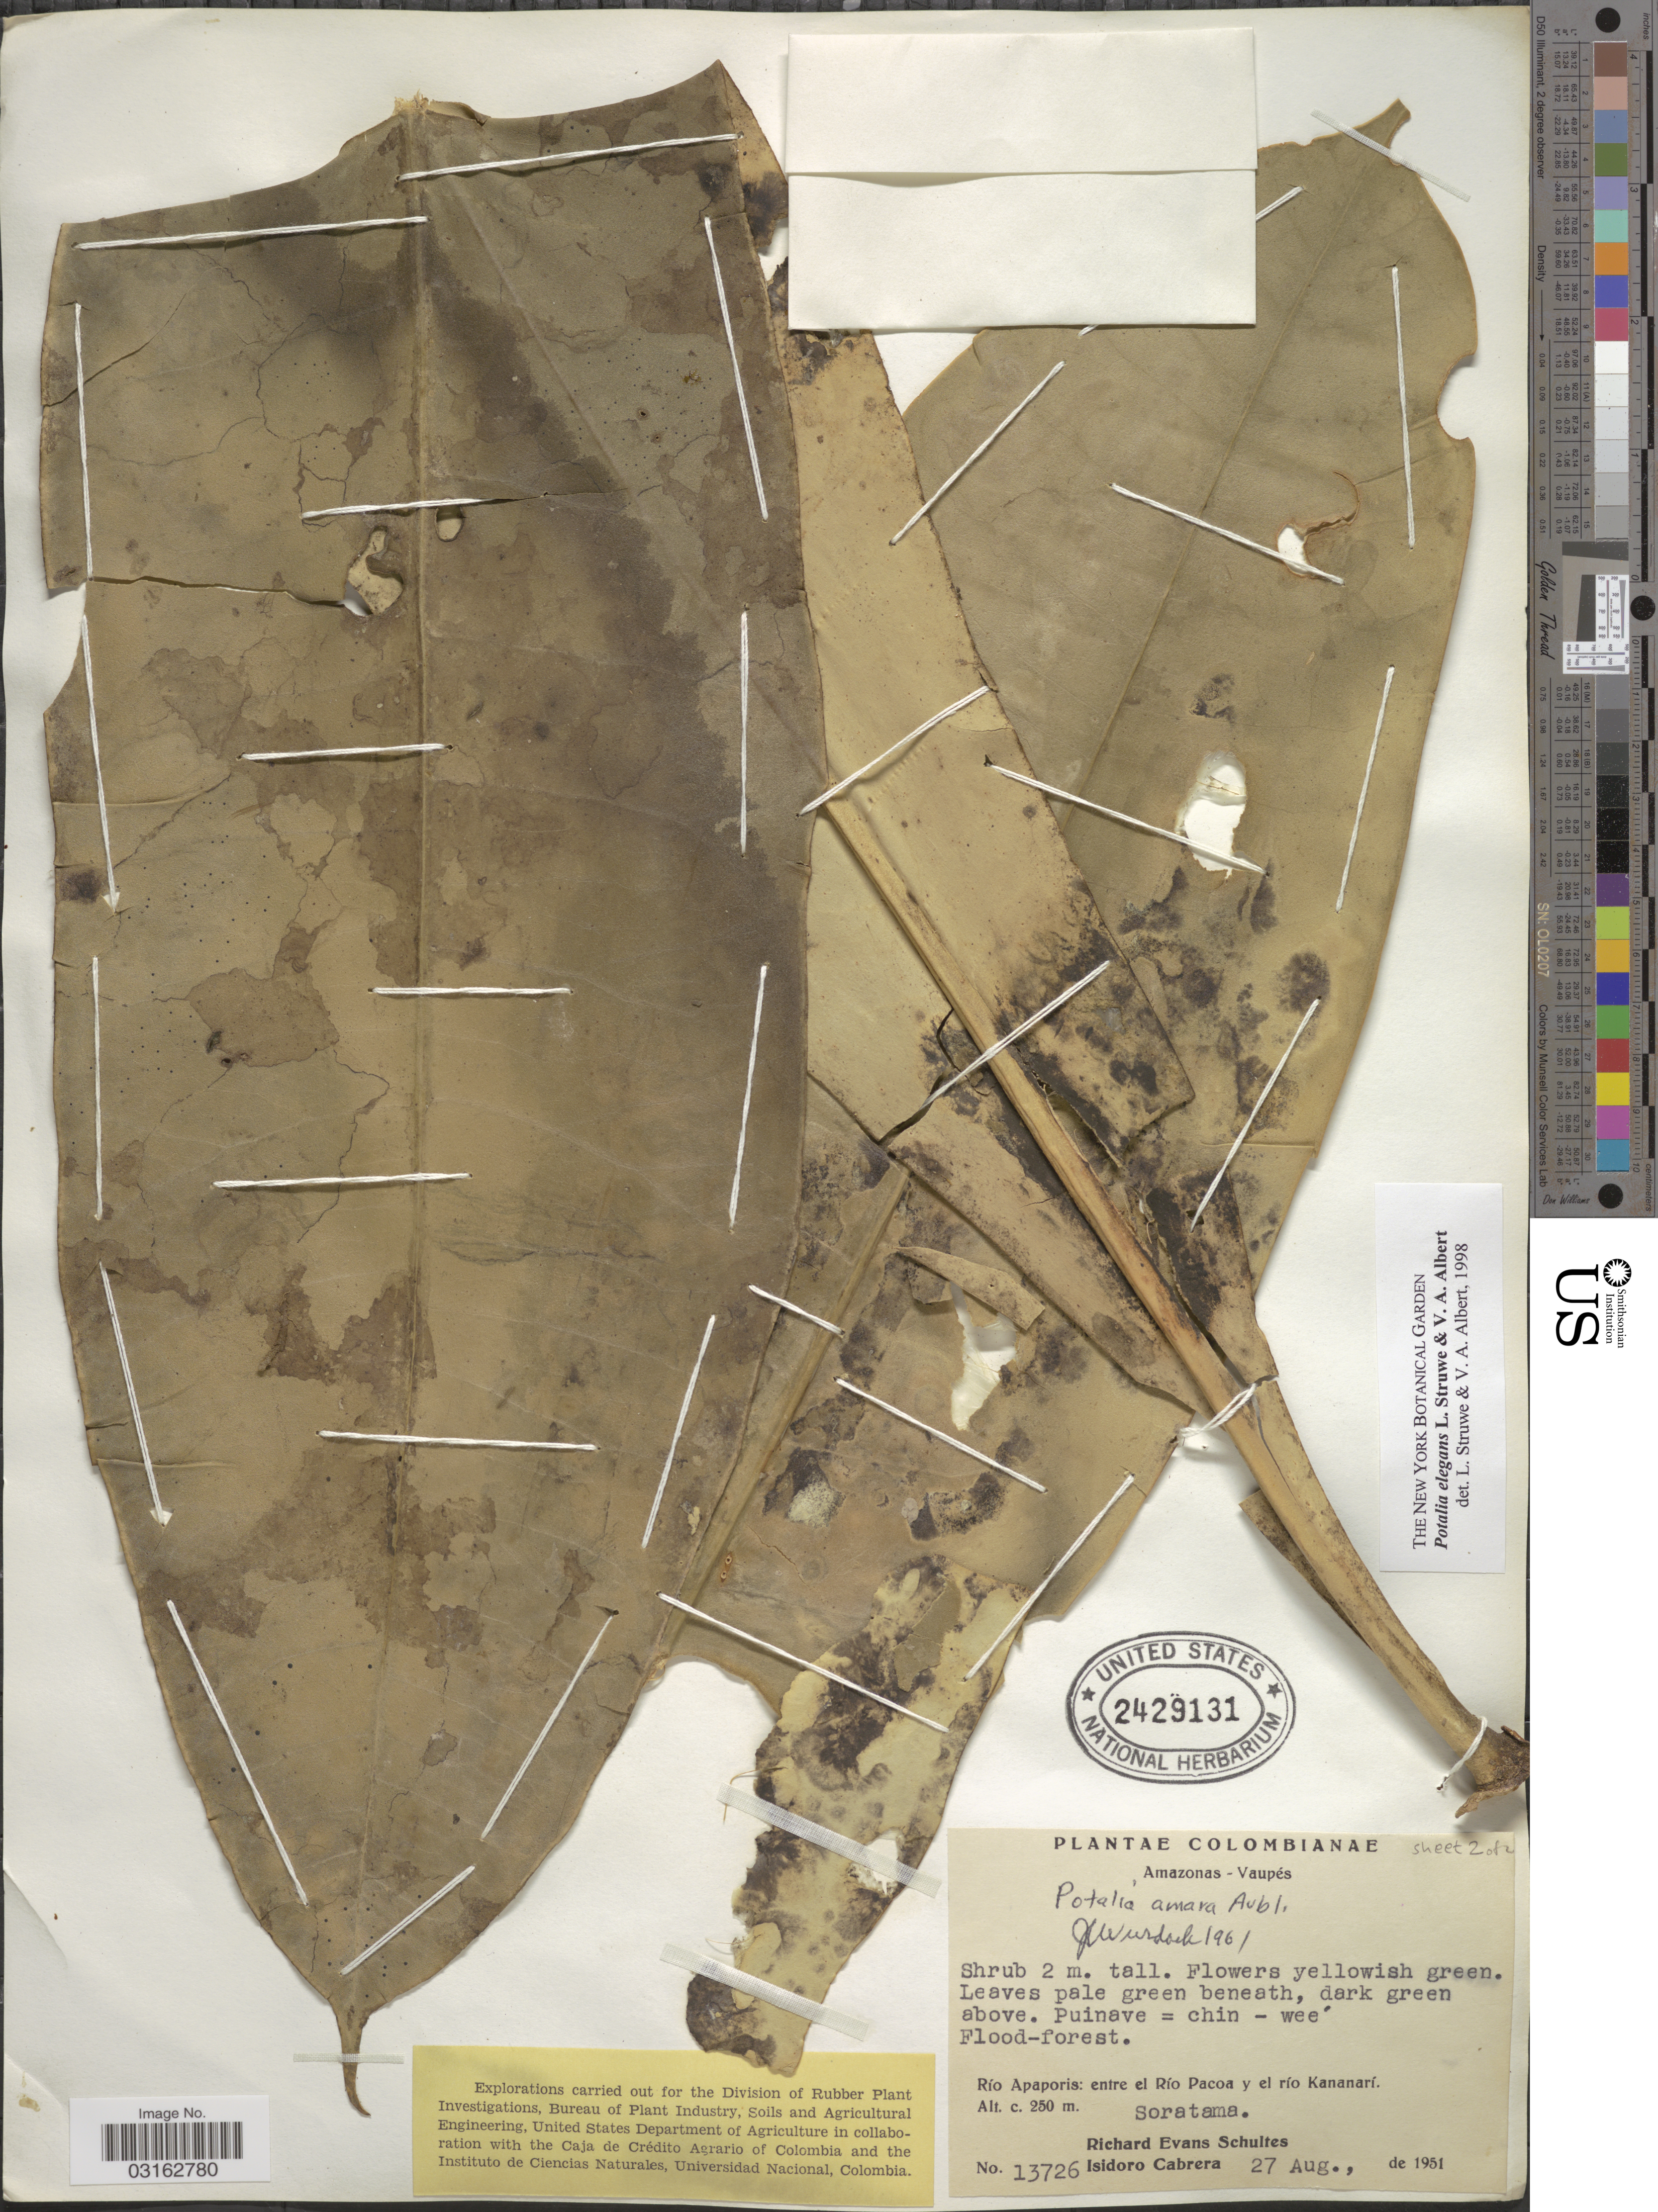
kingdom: Plantae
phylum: Tracheophyta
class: Magnoliopsida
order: Gentianales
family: Gentianaceae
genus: Potalia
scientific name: Potalia elegans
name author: Struwe & V.A. Albert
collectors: R. E. Schultes & I. Cabrera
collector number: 13726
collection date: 1951-08-27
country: Colombia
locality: Amazonas-Vaupés: Río Apaporis: entre el río Pacoa y el río Kananarí, Soratama.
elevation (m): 250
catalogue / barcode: US 2429131